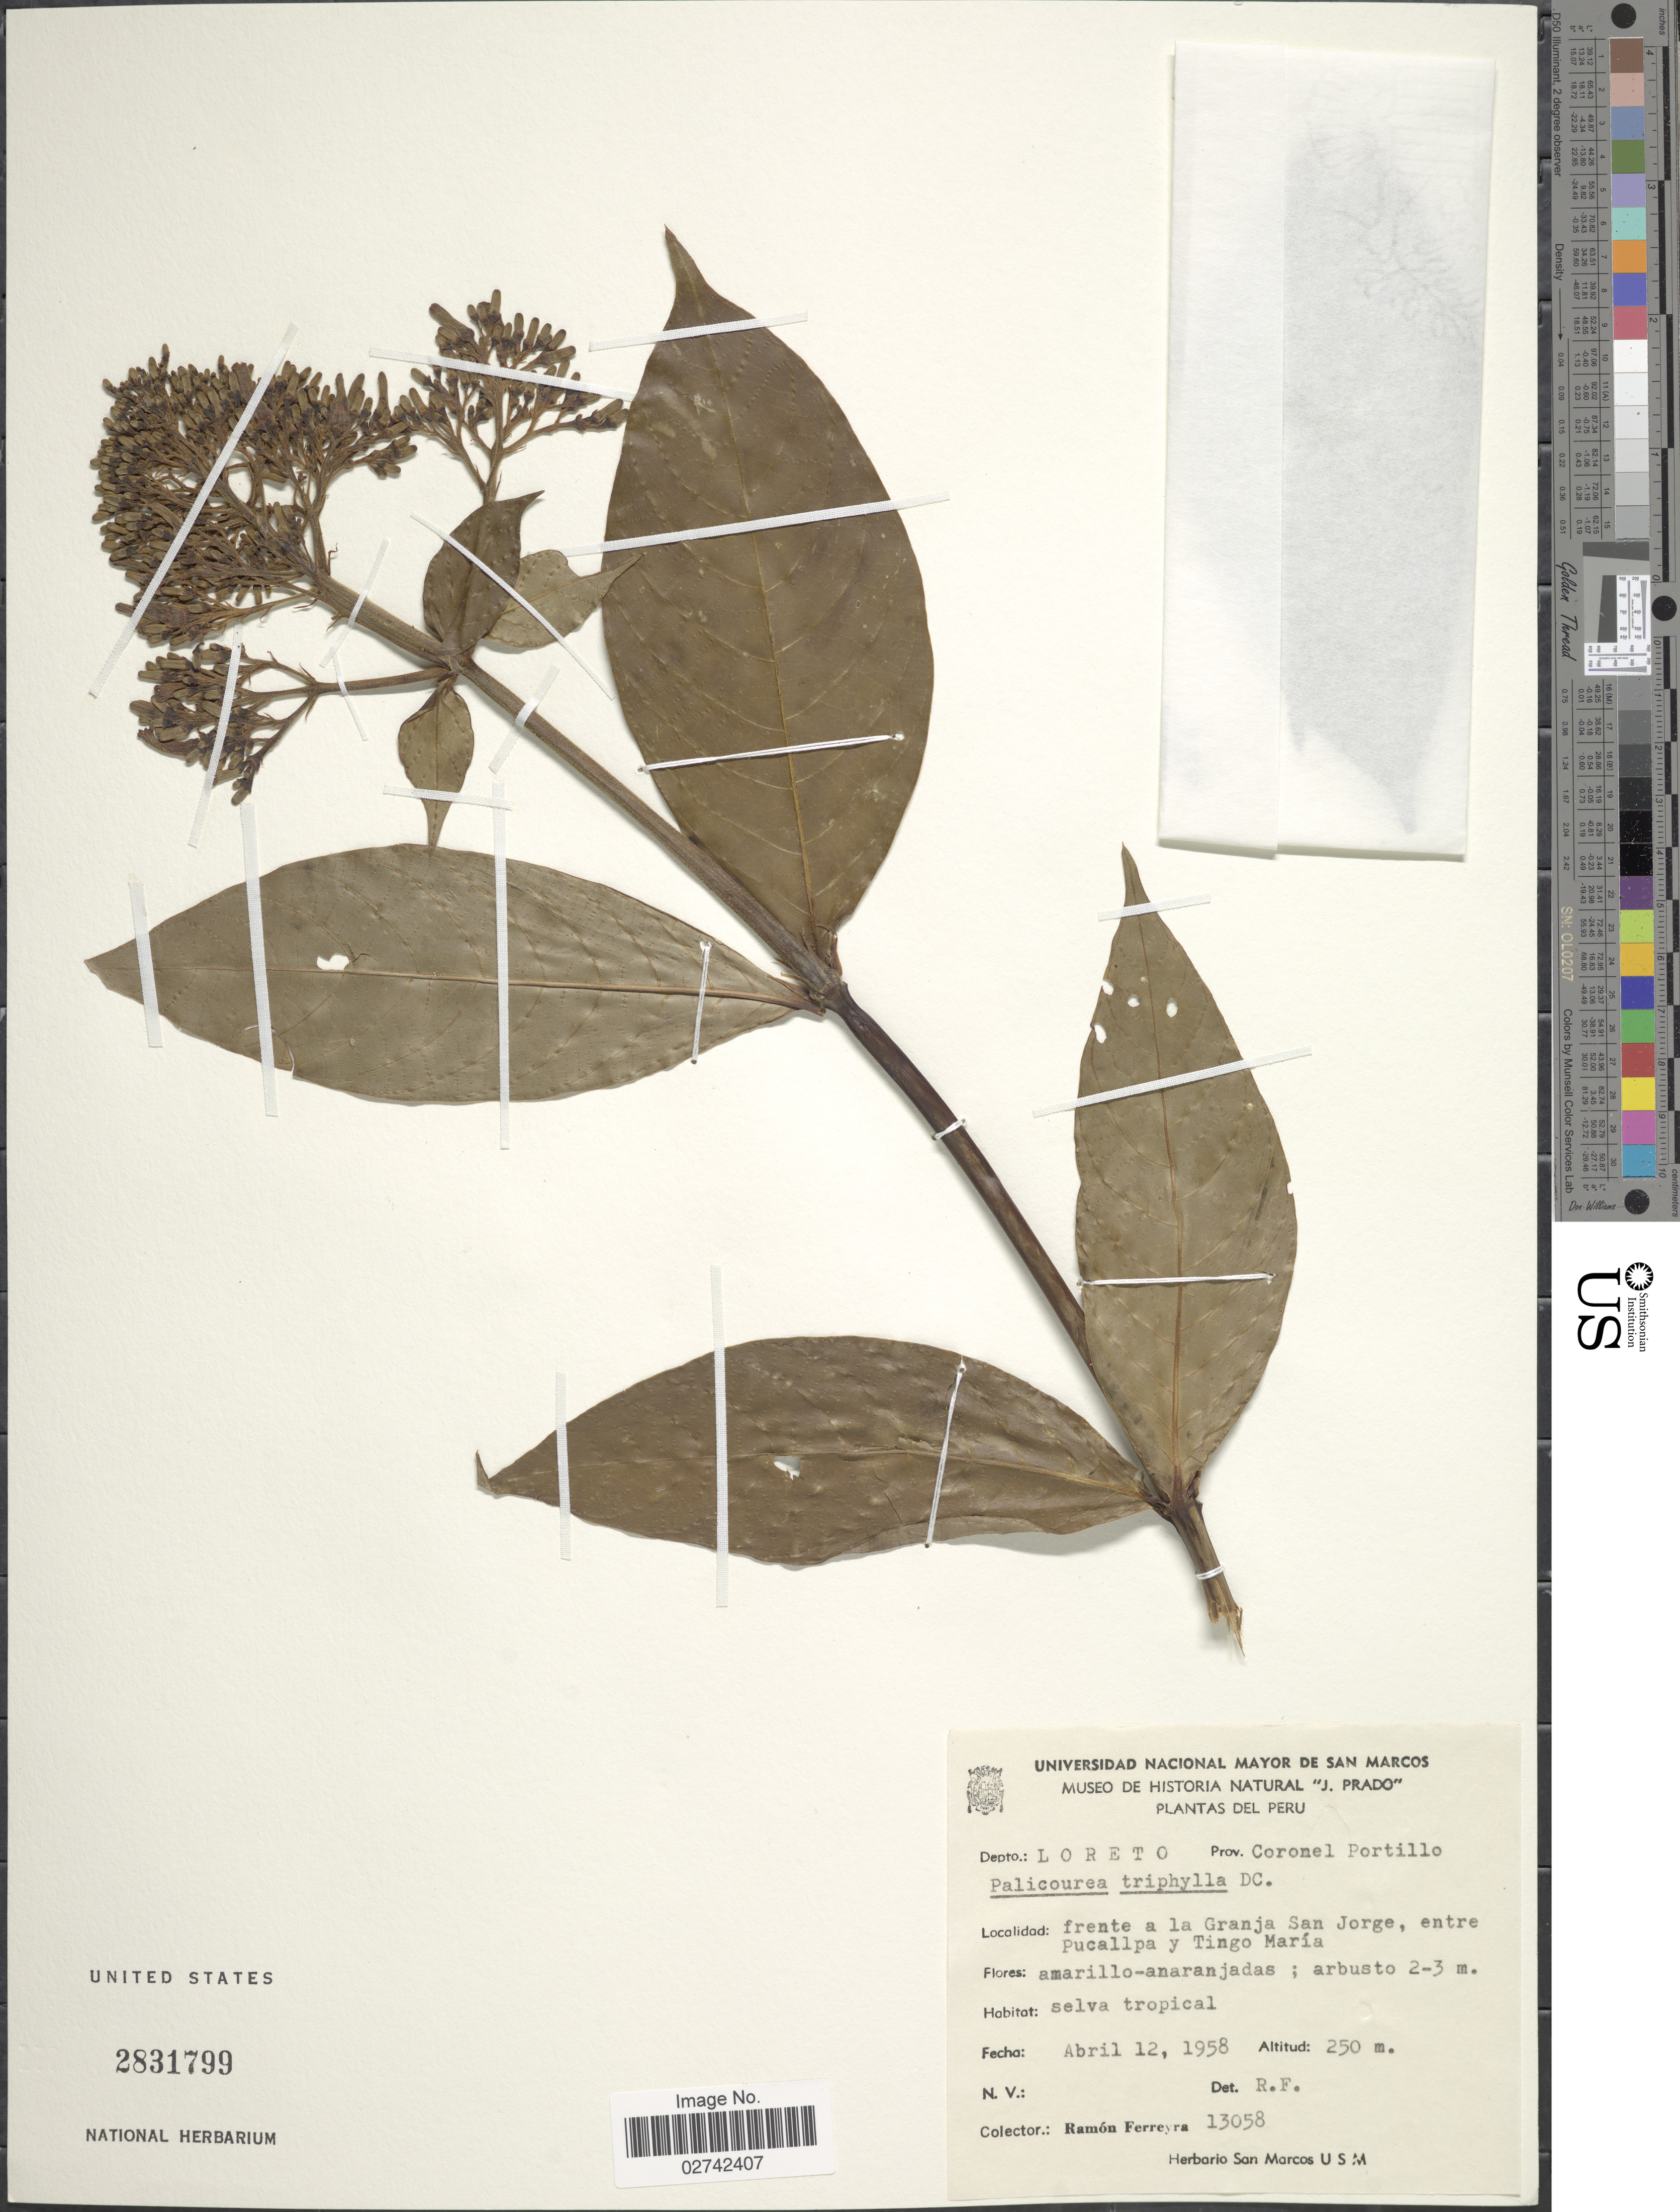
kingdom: Plantae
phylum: Tracheophyta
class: Magnoliopsida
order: Gentianales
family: Rubiaceae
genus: Palicourea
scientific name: Palicourea triphylla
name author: DC.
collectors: R. A. Ferreyra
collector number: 13058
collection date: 1958-04-12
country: Peru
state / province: Loreto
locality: Prov. Coronel Portillo, frente a la Granja San Jorge, entre Pucallpa y Tingo Maria.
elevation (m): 250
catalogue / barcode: US 2831799